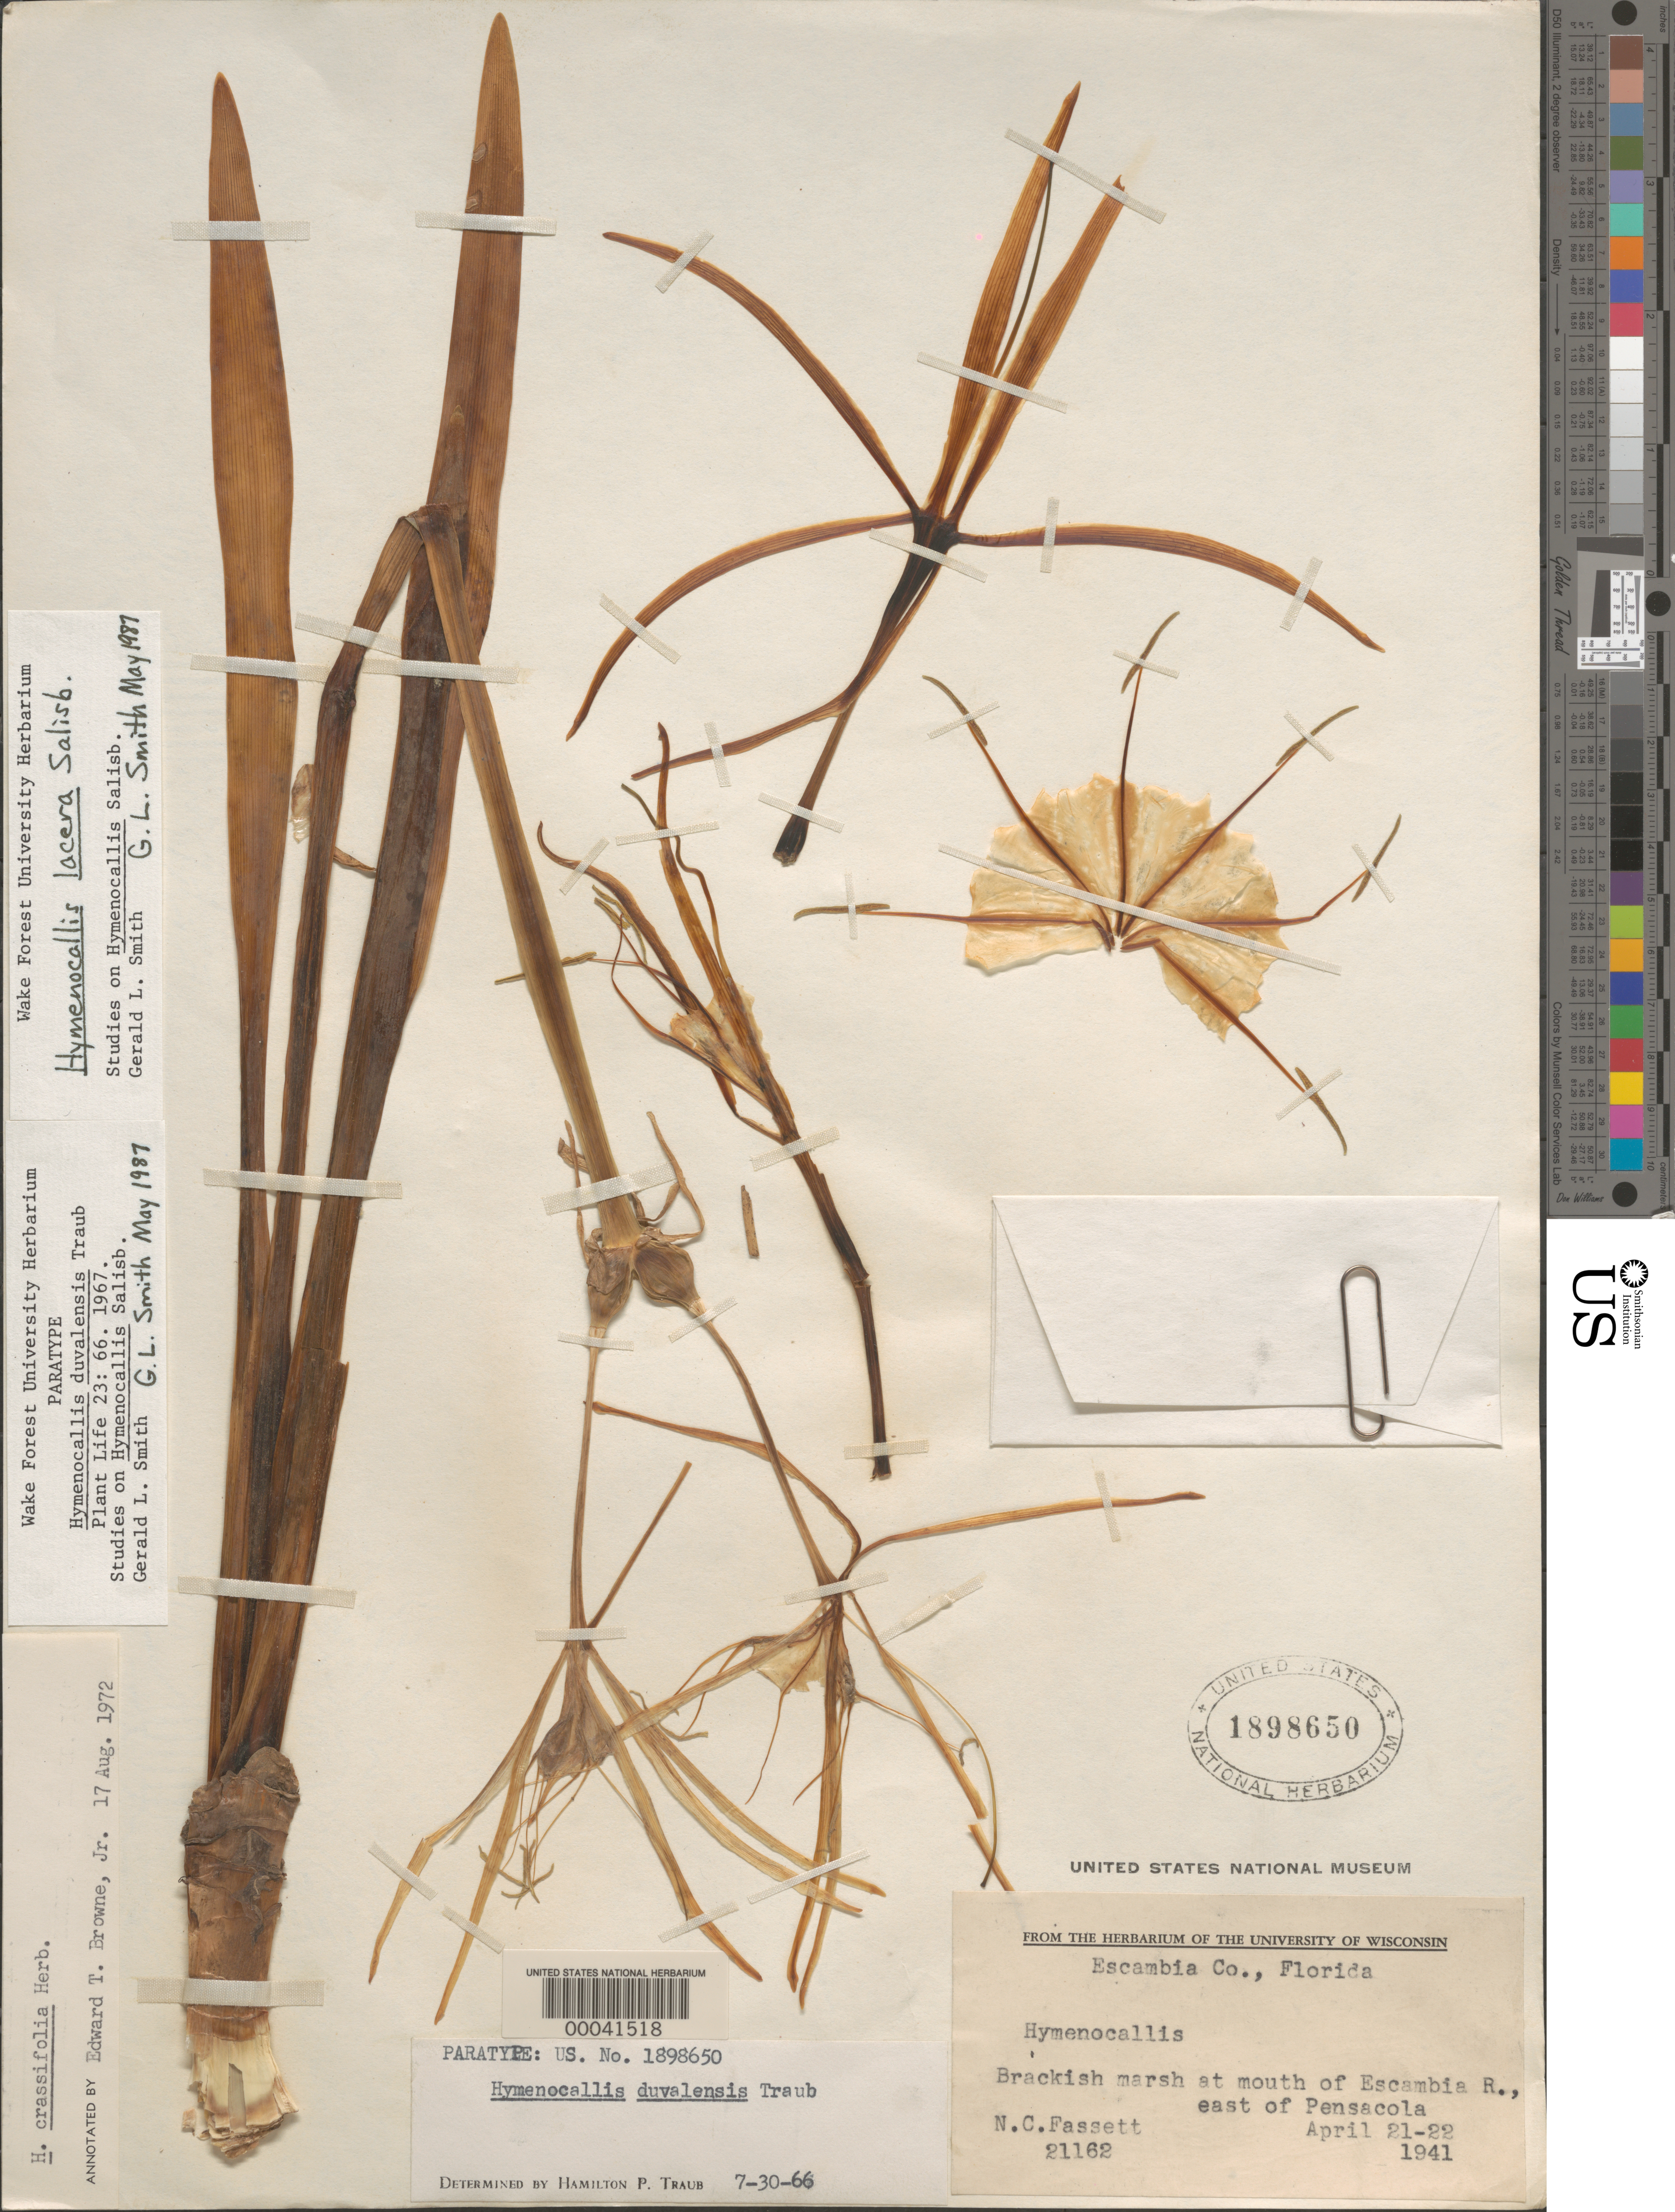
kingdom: Plantae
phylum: Tracheophyta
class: Liliopsida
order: Asparagales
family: Amaryllidaceae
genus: Hymenocallis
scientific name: Hymenocallis lacera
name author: Salisb.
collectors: N. C. Fassett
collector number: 21162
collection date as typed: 21 Apr 1941 to 22 Apr 1941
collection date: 1941-04-21/1941-04-22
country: United States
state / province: Florida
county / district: Escambia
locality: Mouth of escambia river, e of pensacola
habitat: Brackish marsh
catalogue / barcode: US 1898650